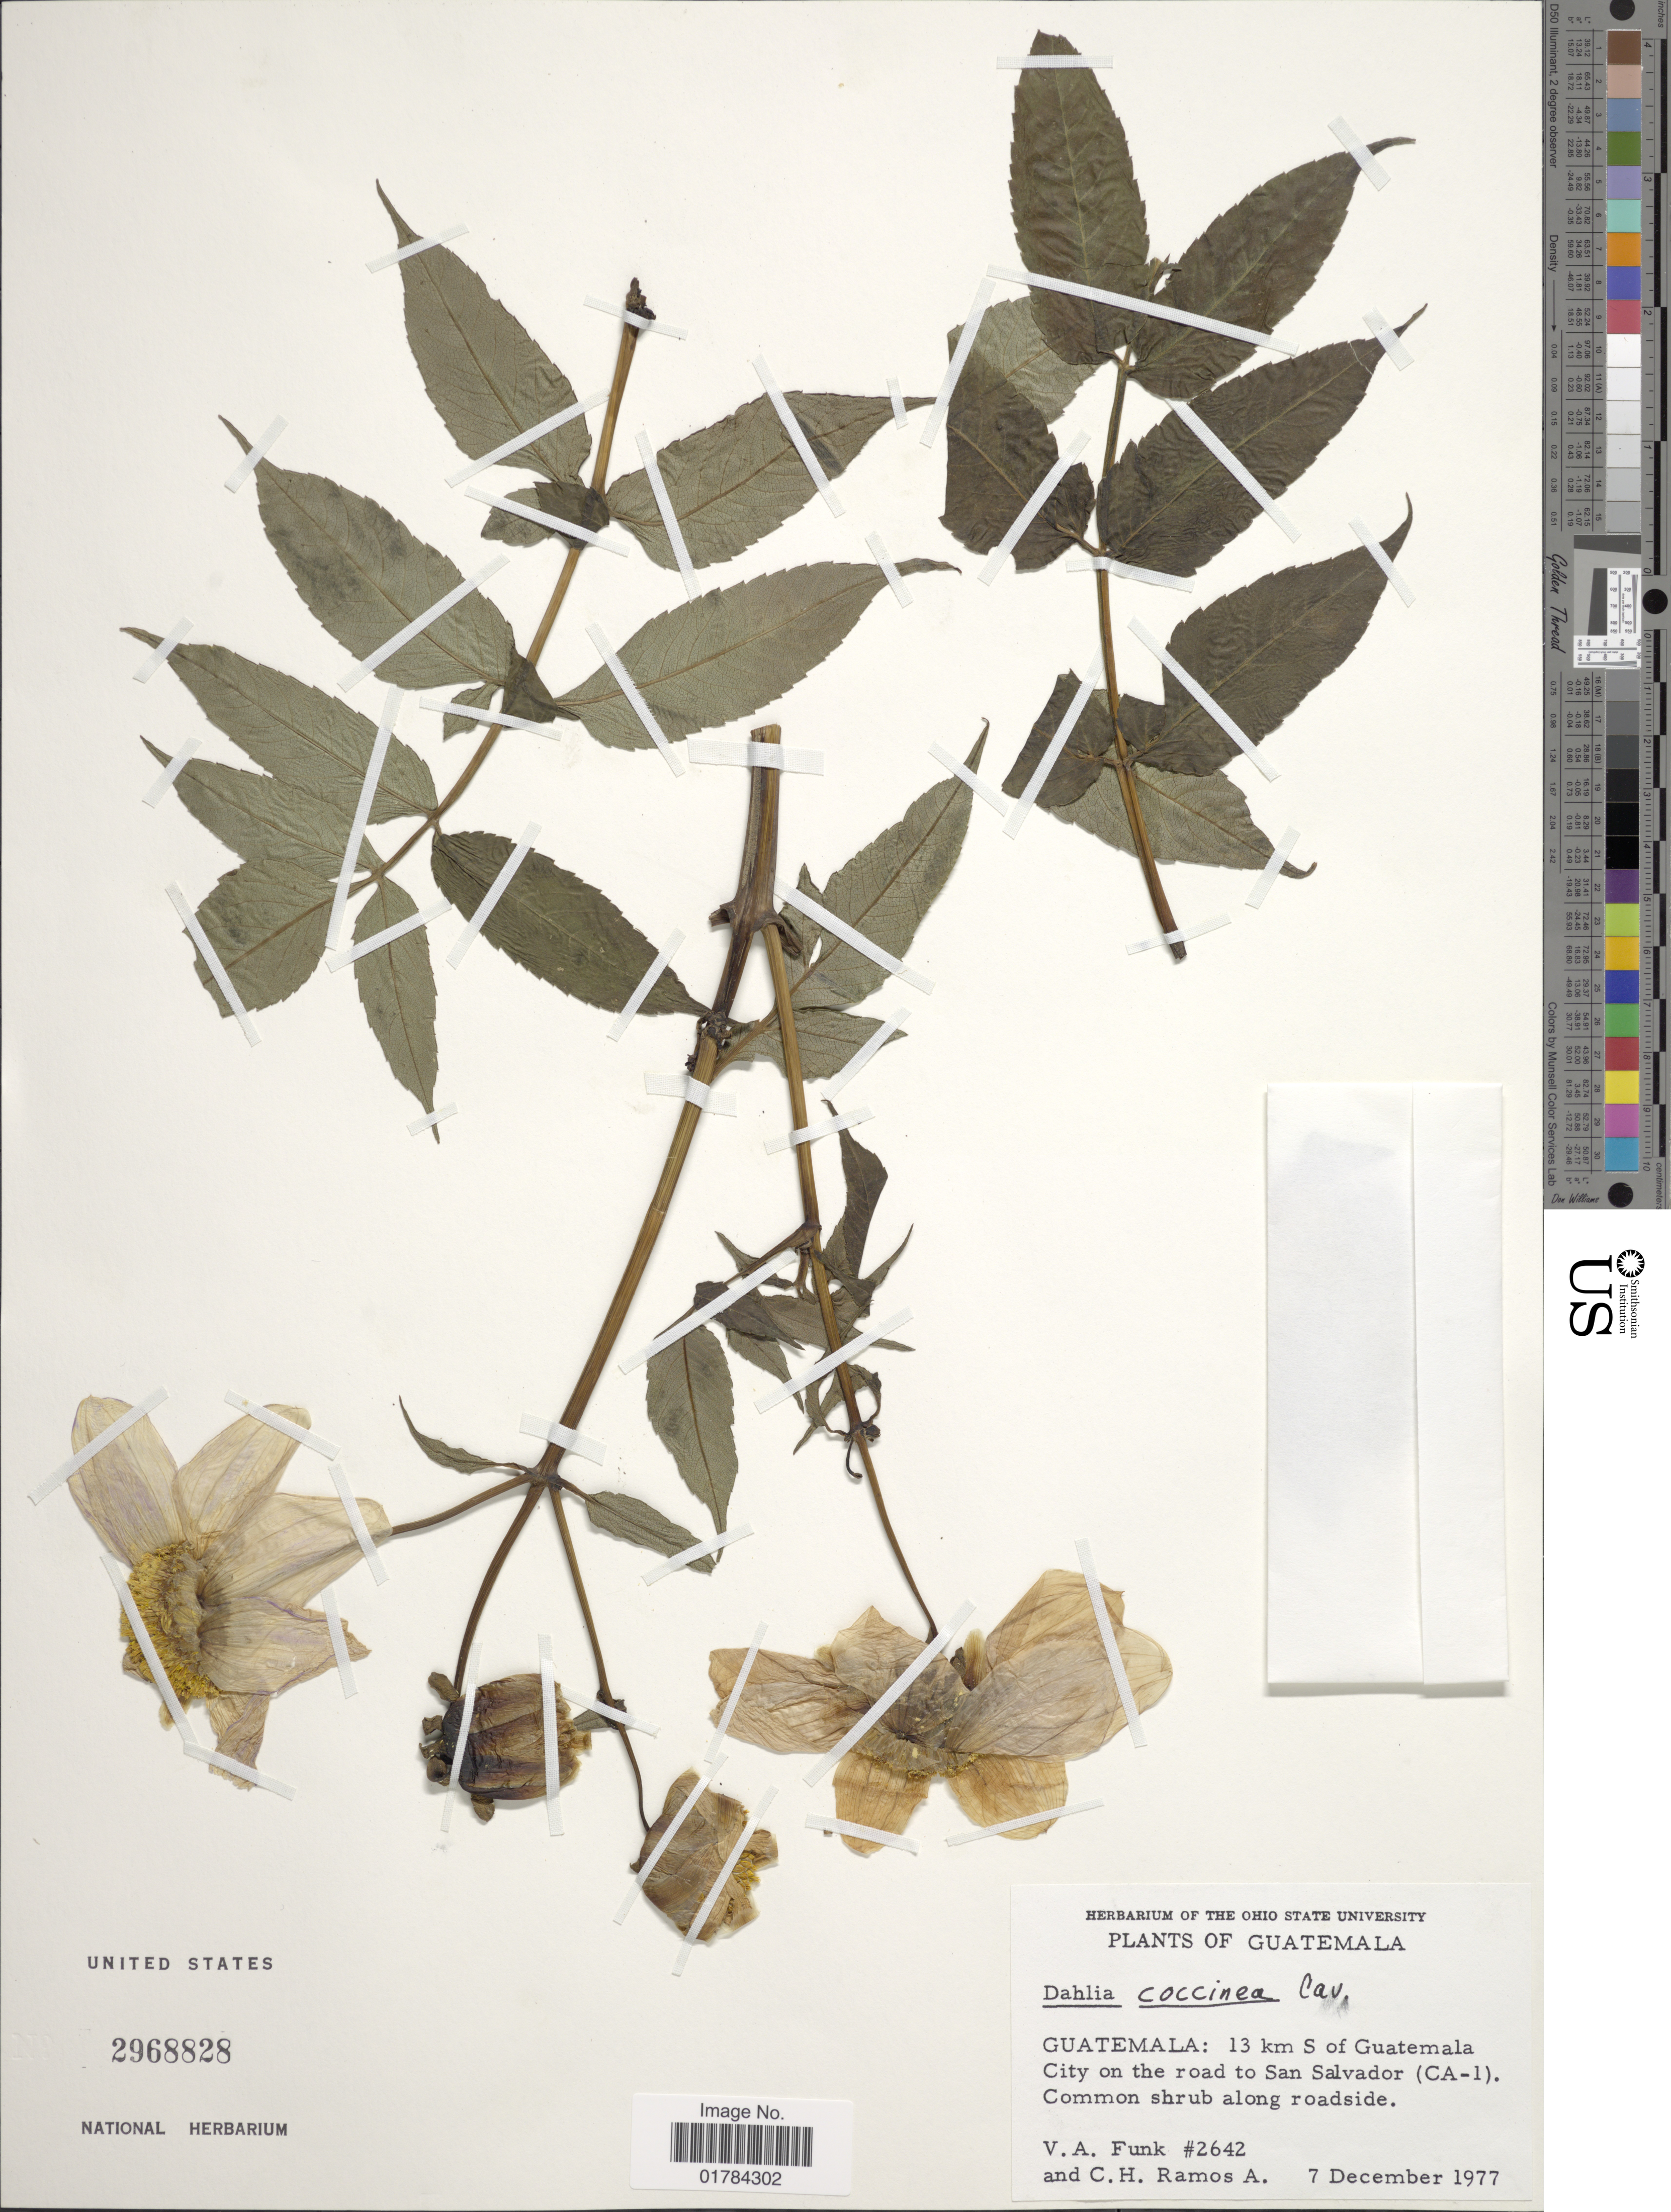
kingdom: Plantae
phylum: Tracheophyta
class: Magnoliopsida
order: Asterales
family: Asteraceae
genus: Dahlia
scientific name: Dahlia coccinea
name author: Cav.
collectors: V. Funk & C. Ramos A.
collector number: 2642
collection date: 1977-12-07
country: Guatemala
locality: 13 km S of Guatemala City on the road to San Salvador (CA-1)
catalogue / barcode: US 2968828